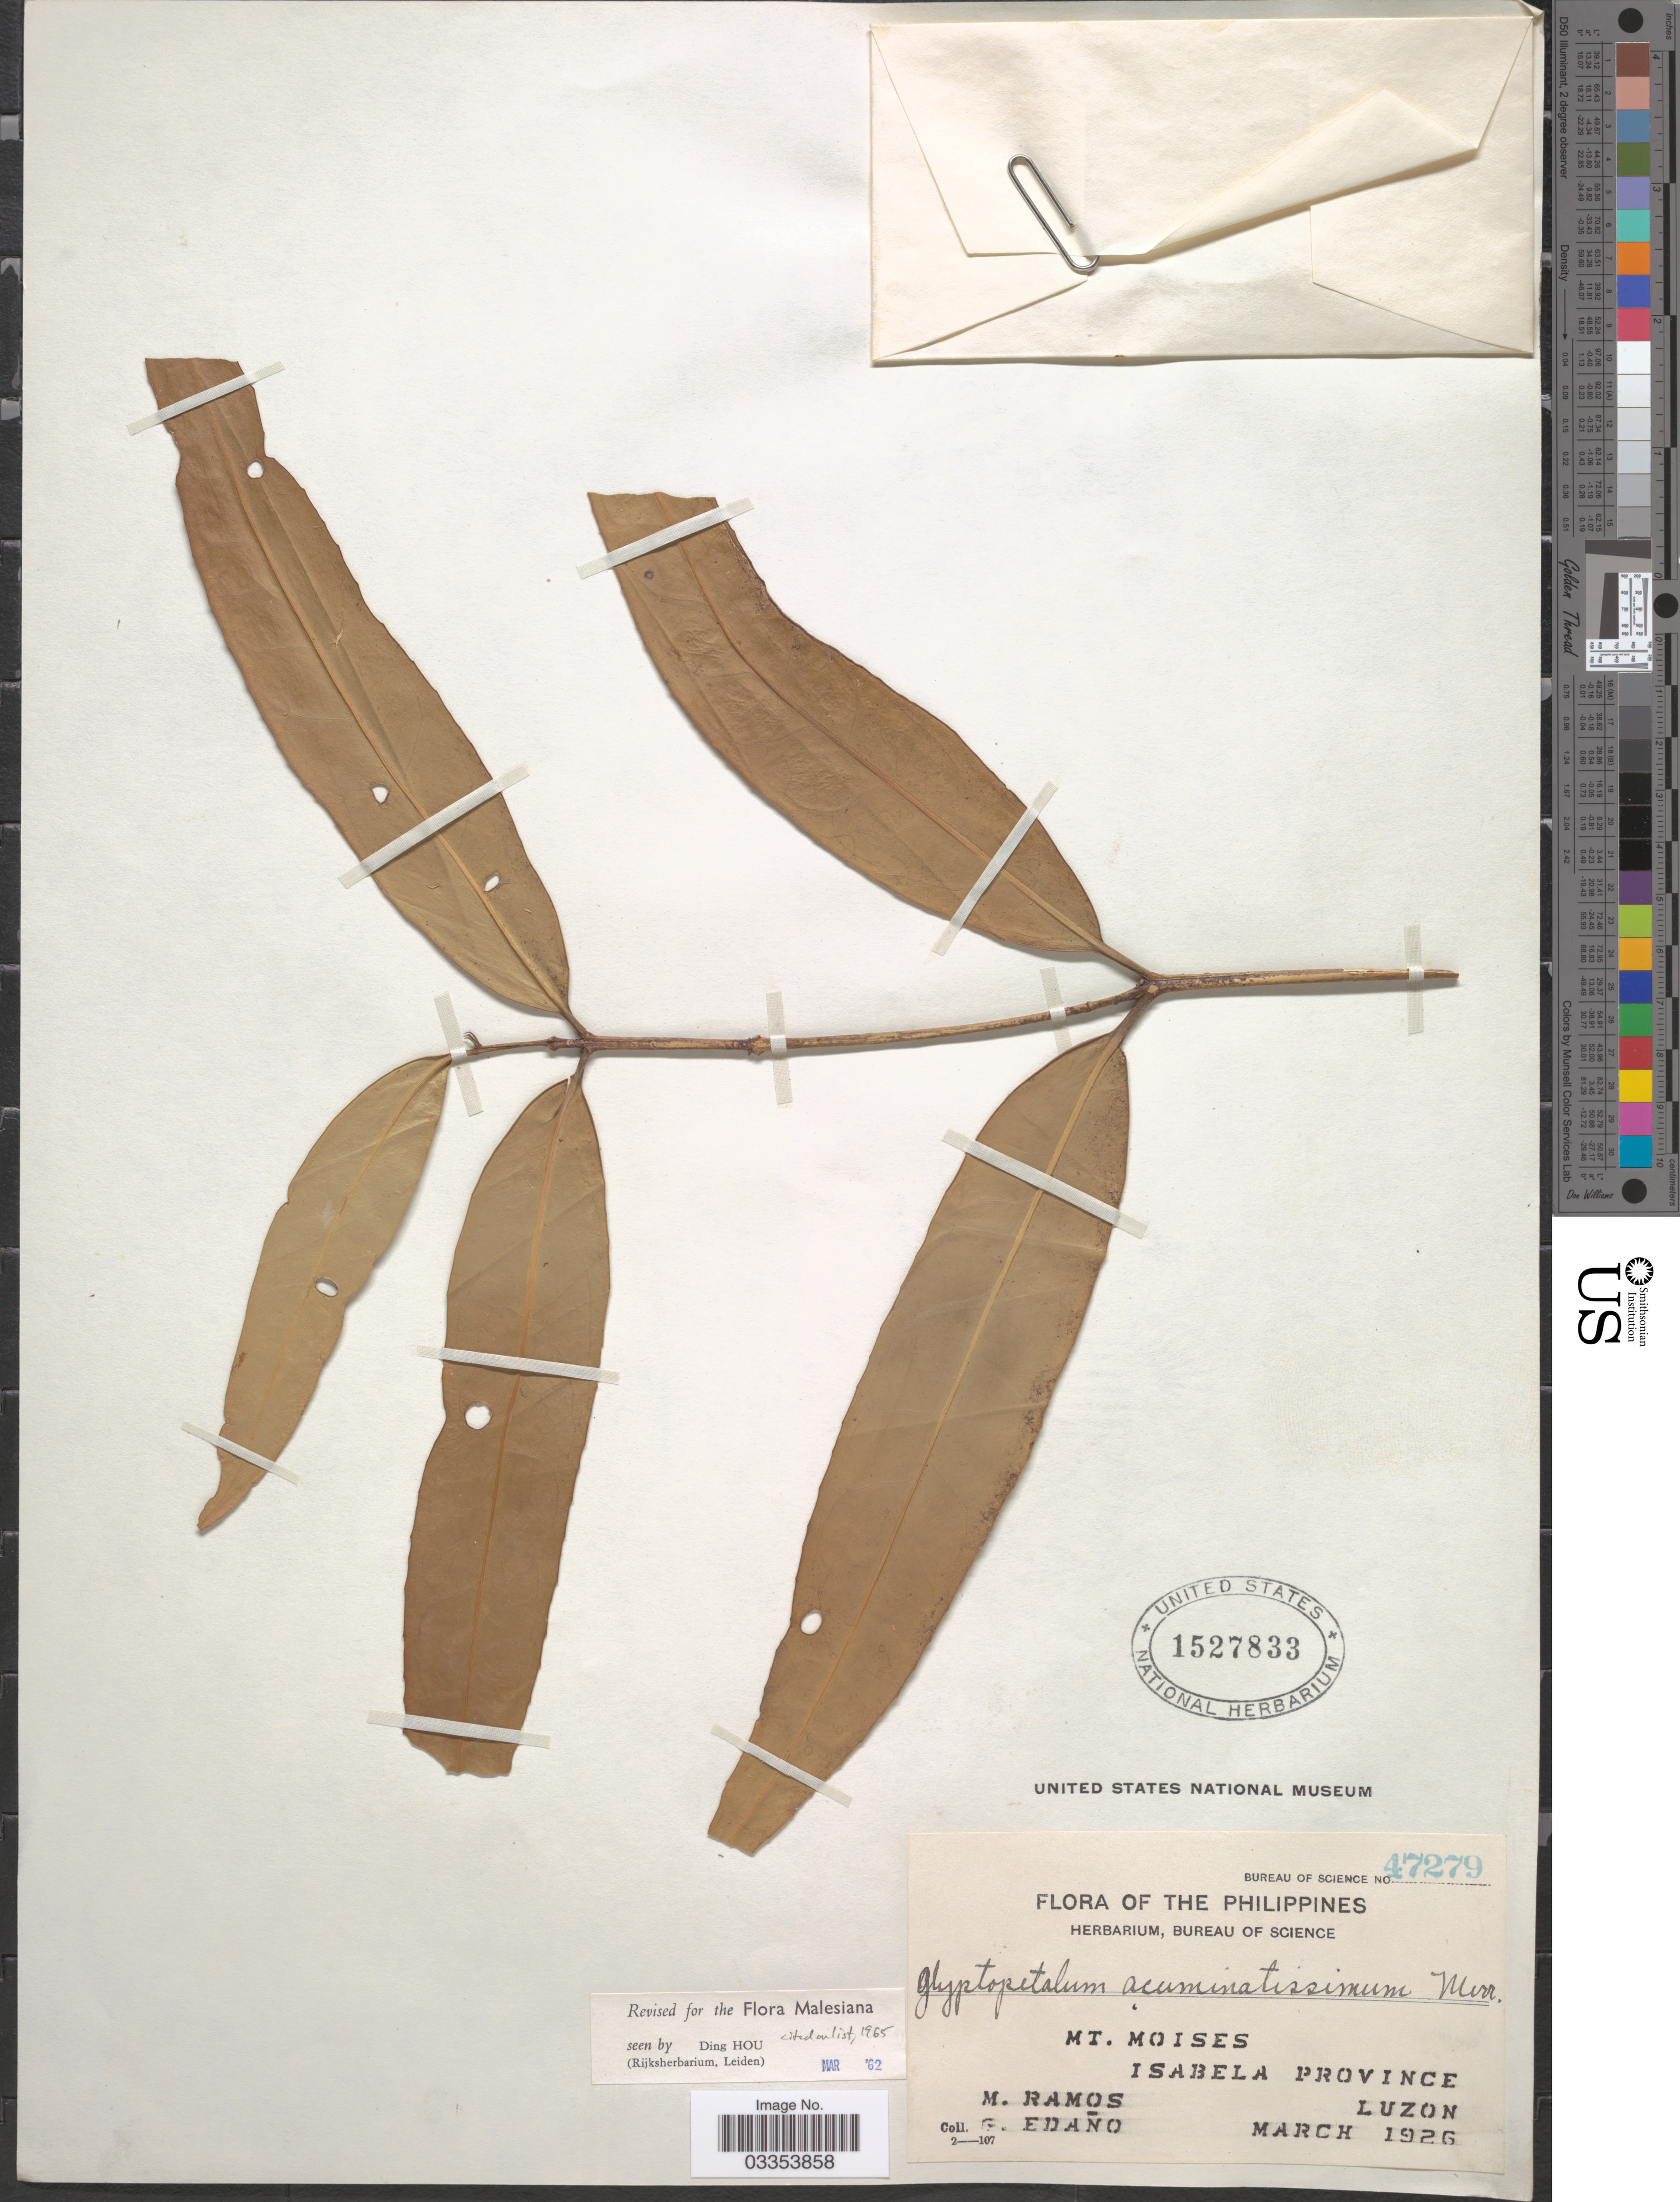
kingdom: Plantae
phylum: Tracheophyta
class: Magnoliopsida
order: Celastrales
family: Celastraceae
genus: Glyptopetalum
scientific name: Glyptopetalum acuminatissimum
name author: Merr.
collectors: M. Ramos & G. Edaño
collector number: Bureau of Science 47279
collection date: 1926-03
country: Philippines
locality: Mt. Moises. Isabela Province. Luzon.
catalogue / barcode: US 1527833